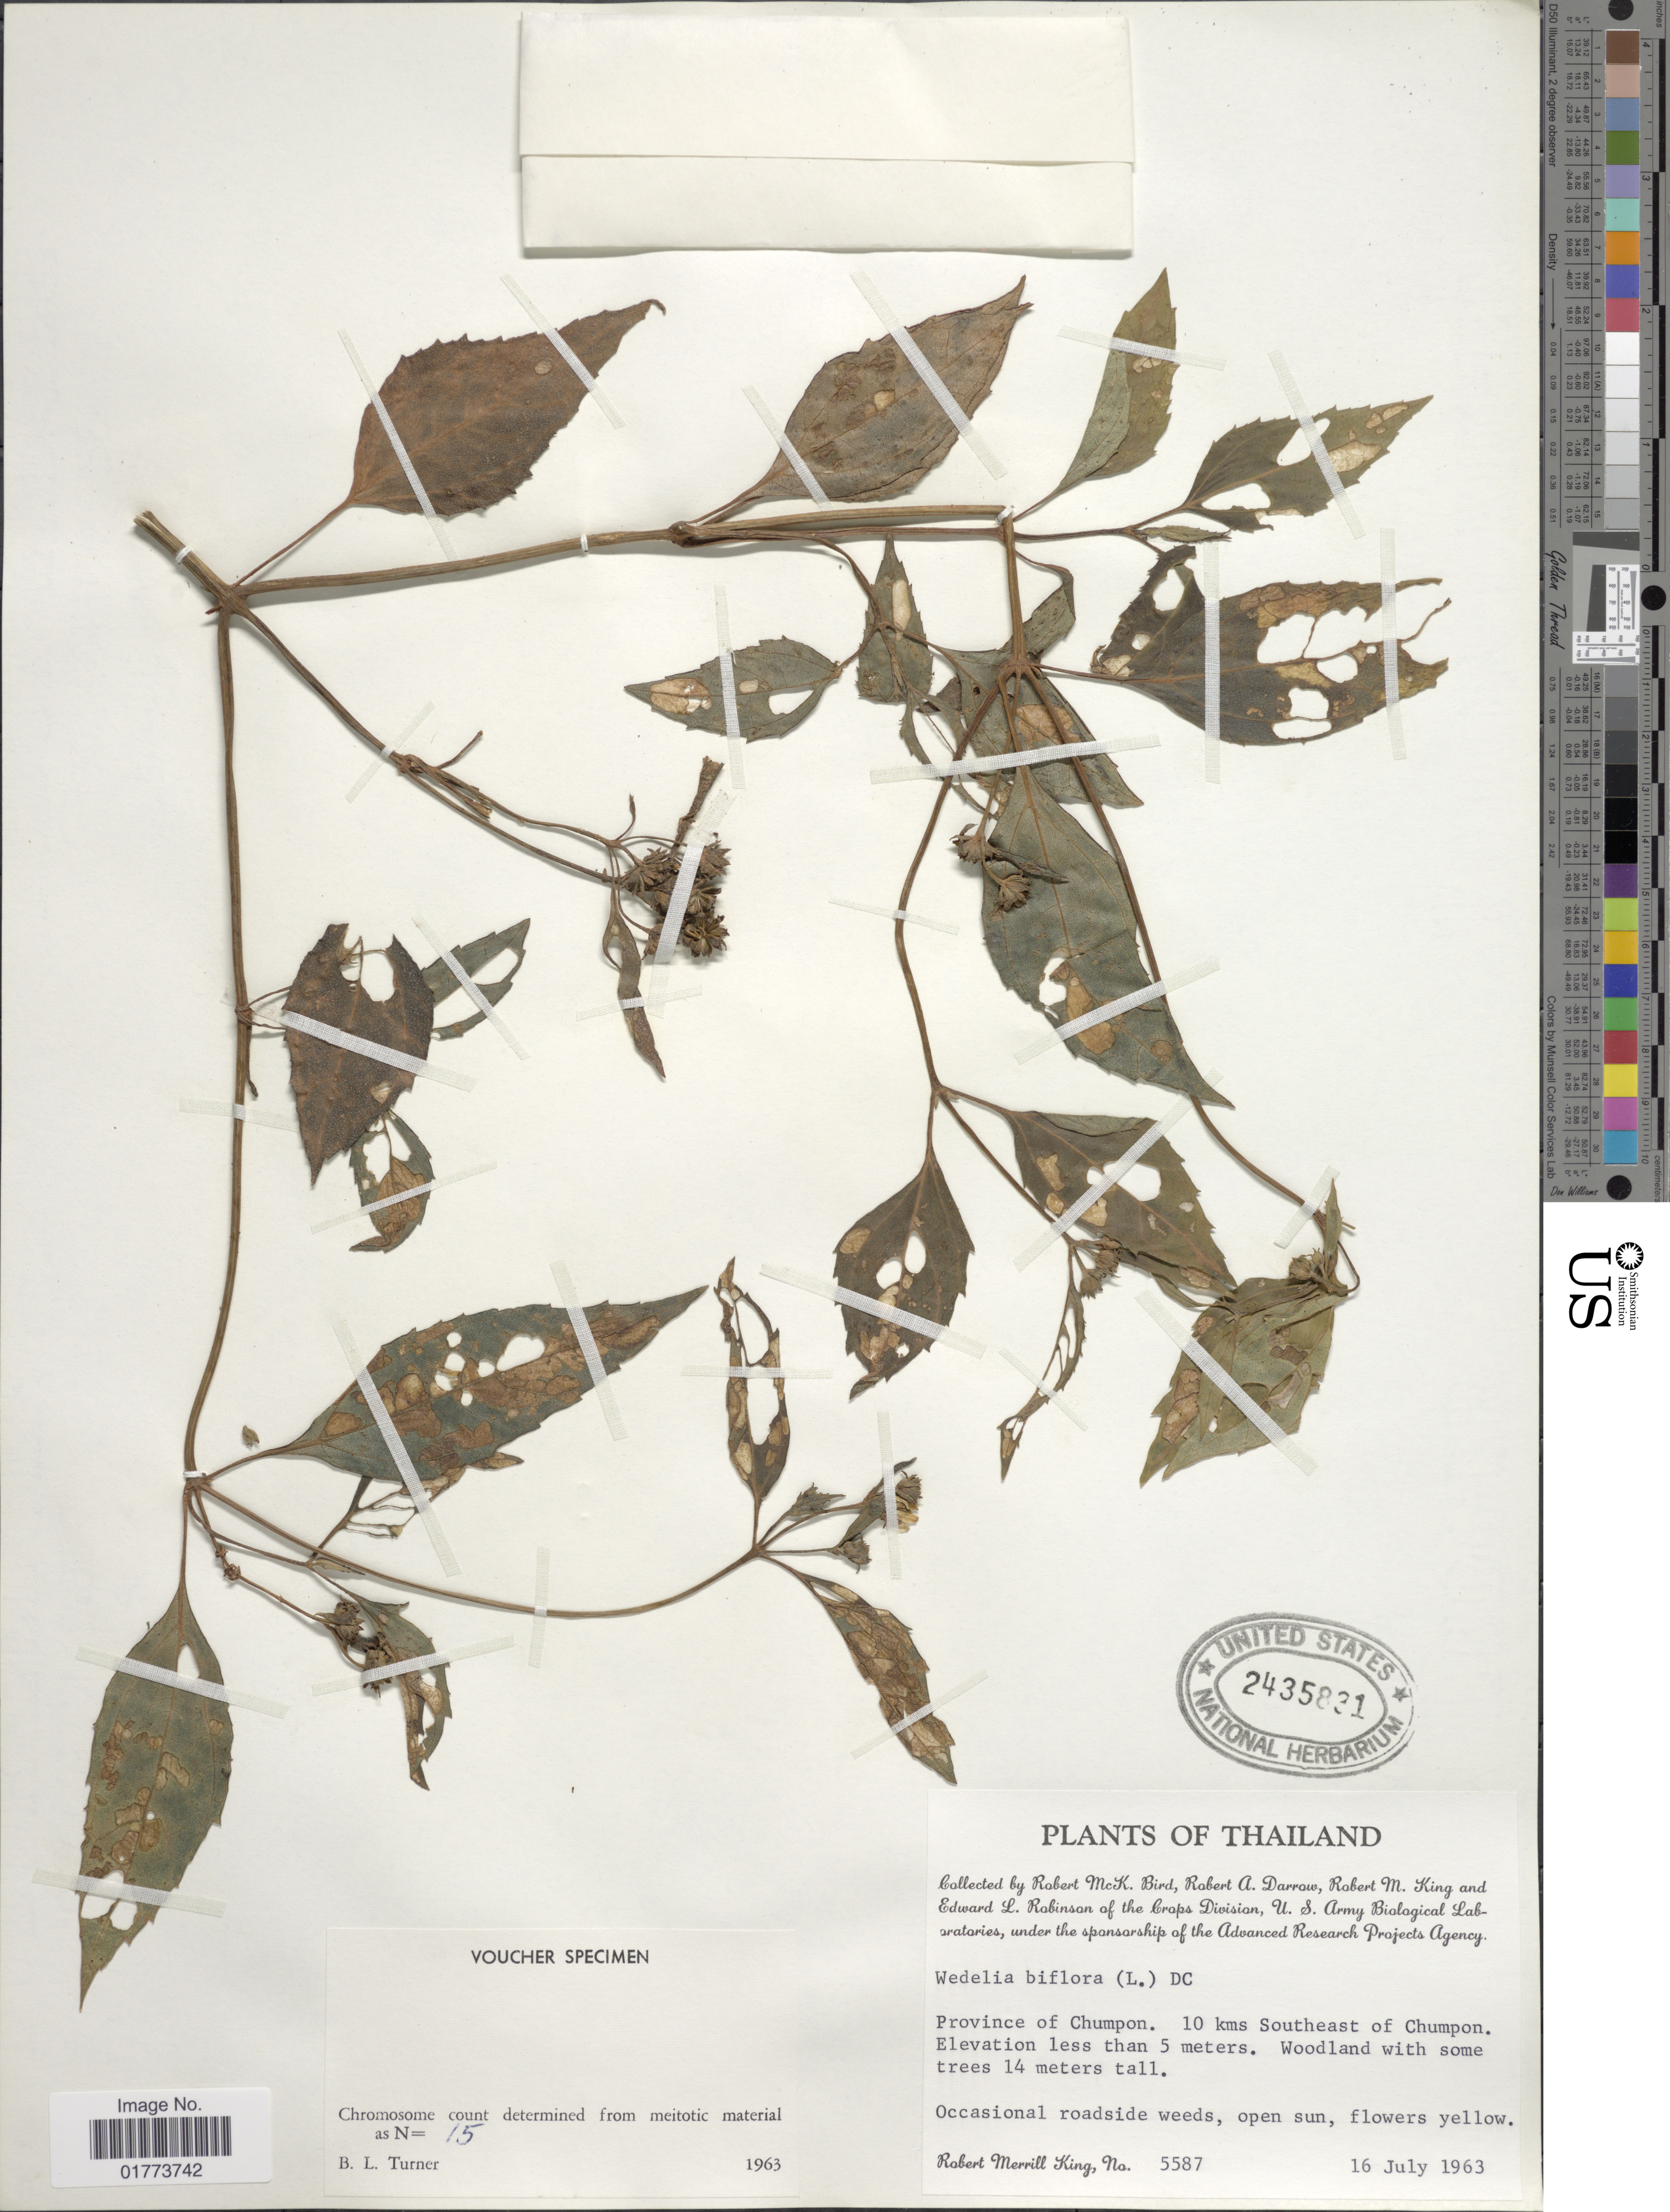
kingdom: Plantae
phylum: Tracheophyta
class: Magnoliopsida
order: Asterales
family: Asteraceae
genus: Wollastonia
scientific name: Wollastonia biflora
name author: (L.) DC.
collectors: R. M. Bird, R. A. Darrow, R. M. King & E. L. Robinson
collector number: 5587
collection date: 1963-07-16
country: Thailand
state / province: Chumpon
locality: Province of Chumpon. 10 kms Southeast of Chumpon.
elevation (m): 5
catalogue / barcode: US 2435831